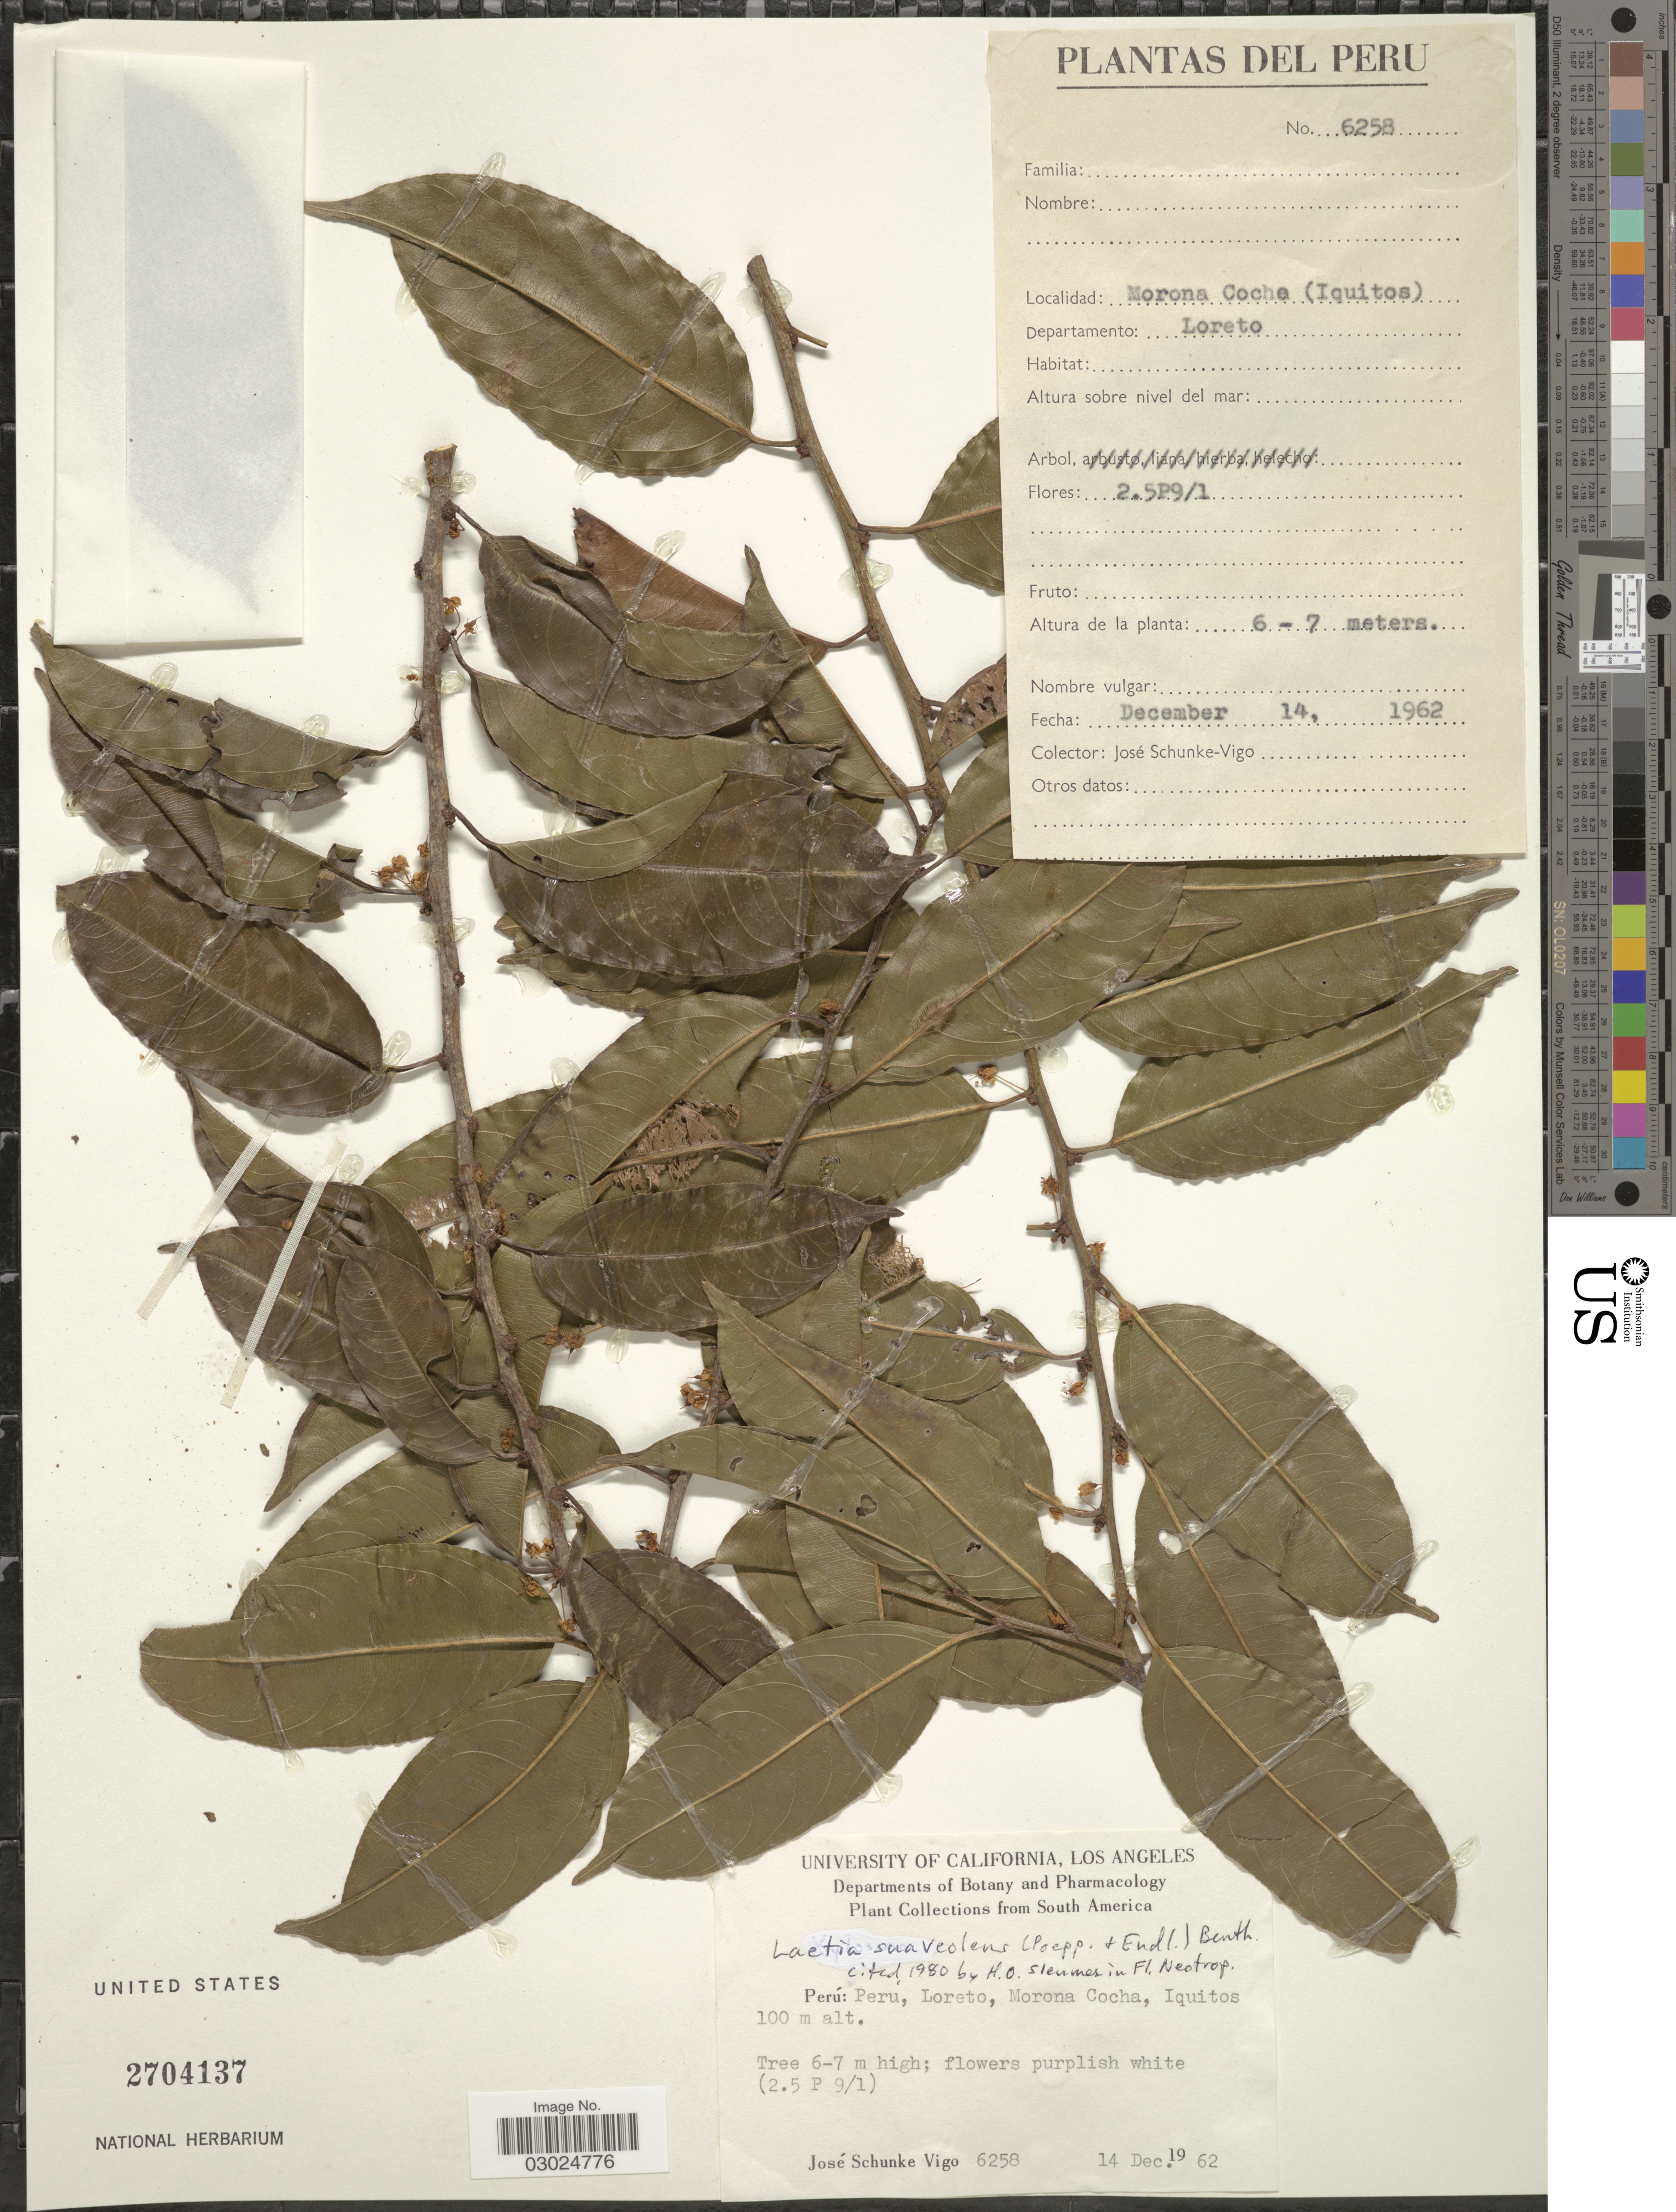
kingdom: Plantae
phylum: Tracheophyta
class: Magnoliopsida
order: Malpighiales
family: Salicaceae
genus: Laetia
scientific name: Laetia suaveolens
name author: (Poepp.) Benth.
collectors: J. Schunke Vigo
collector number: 6258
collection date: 1962-12-14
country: Peru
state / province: Loreto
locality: Morona Cocha, Iquitos.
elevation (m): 100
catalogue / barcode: US 2704137